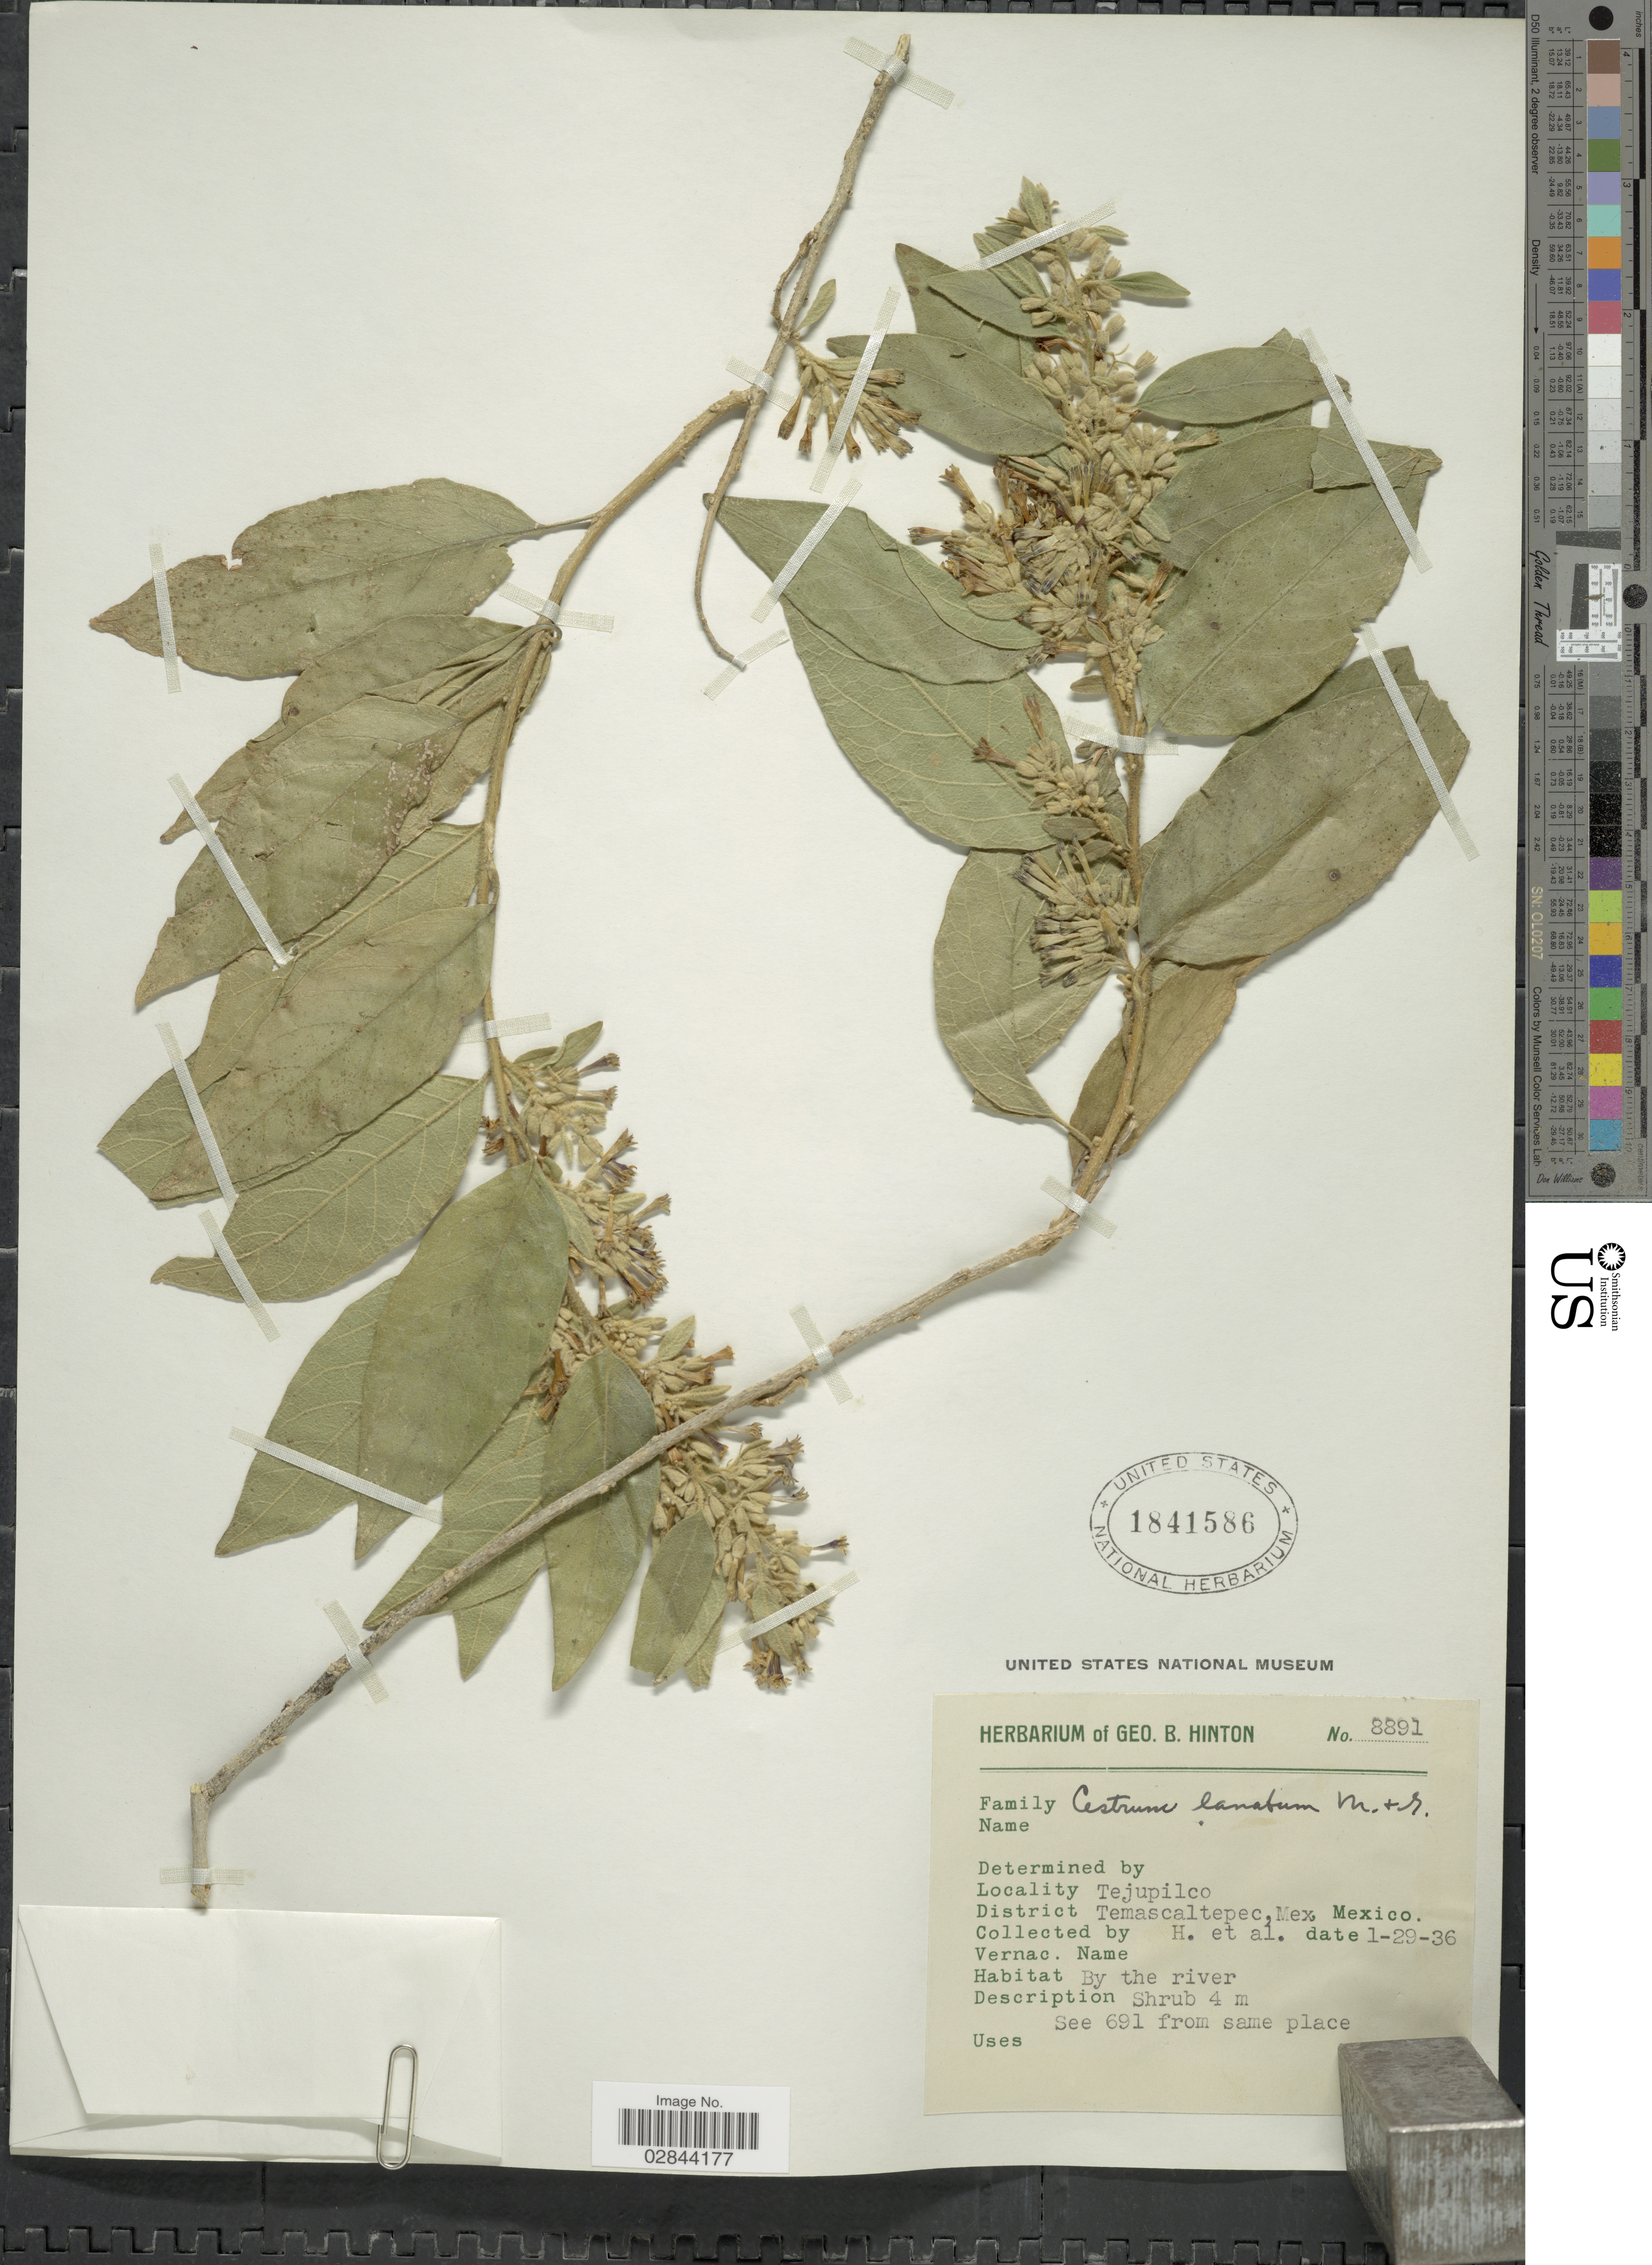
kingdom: Plantae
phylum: Tracheophyta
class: Magnoliopsida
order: Solanales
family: Solanaceae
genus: Cestrum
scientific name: Cestrum lanatum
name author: M. Martens & Galeotti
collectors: G. B. Hinton & et al.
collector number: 8891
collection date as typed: Transcribed d/m/y: 29/1/36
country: Mexico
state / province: México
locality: Tejupilco, District Temascaltepec, Mex.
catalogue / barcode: US 1841586